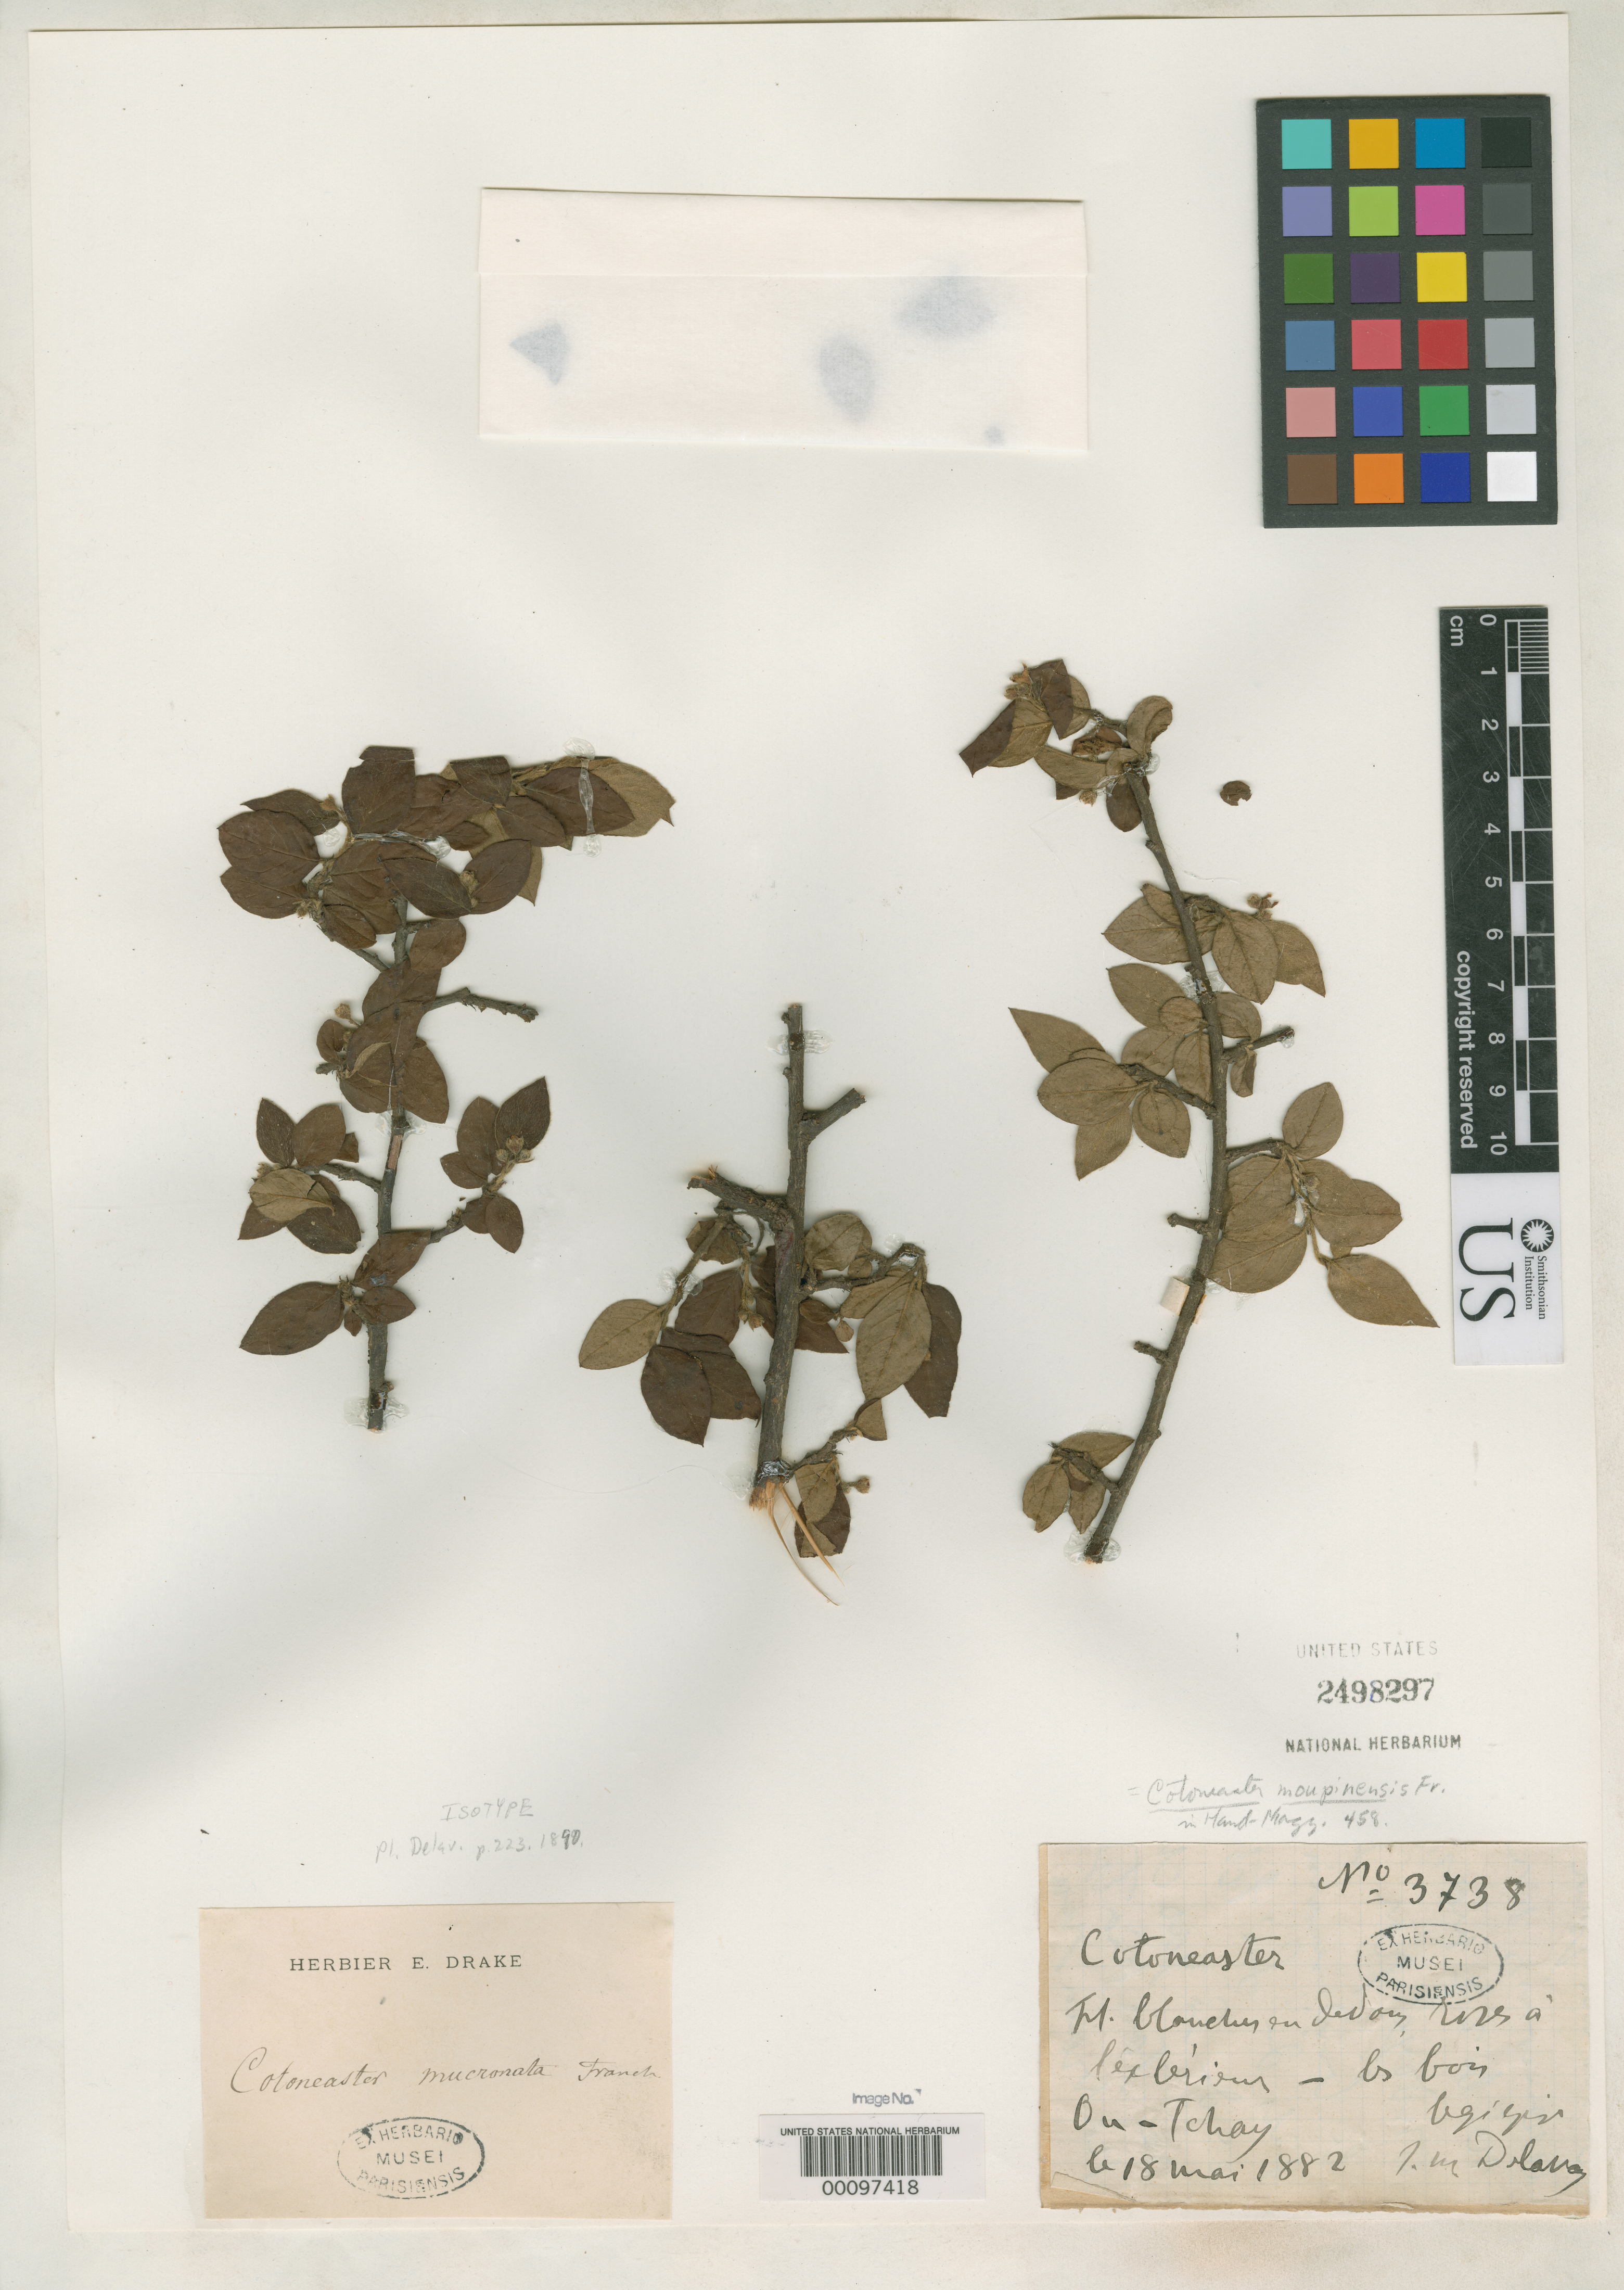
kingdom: Plantae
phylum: Tracheophyta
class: Magnoliopsida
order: Rosales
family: Rosaceae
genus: Cotoneaster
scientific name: Cotoneaster mucronata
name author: Franch.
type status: Isotype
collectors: P. Delavay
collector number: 3738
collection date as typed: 18 May 1882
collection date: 1882-05-18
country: China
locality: Ou-tchay.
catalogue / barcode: US 2498297